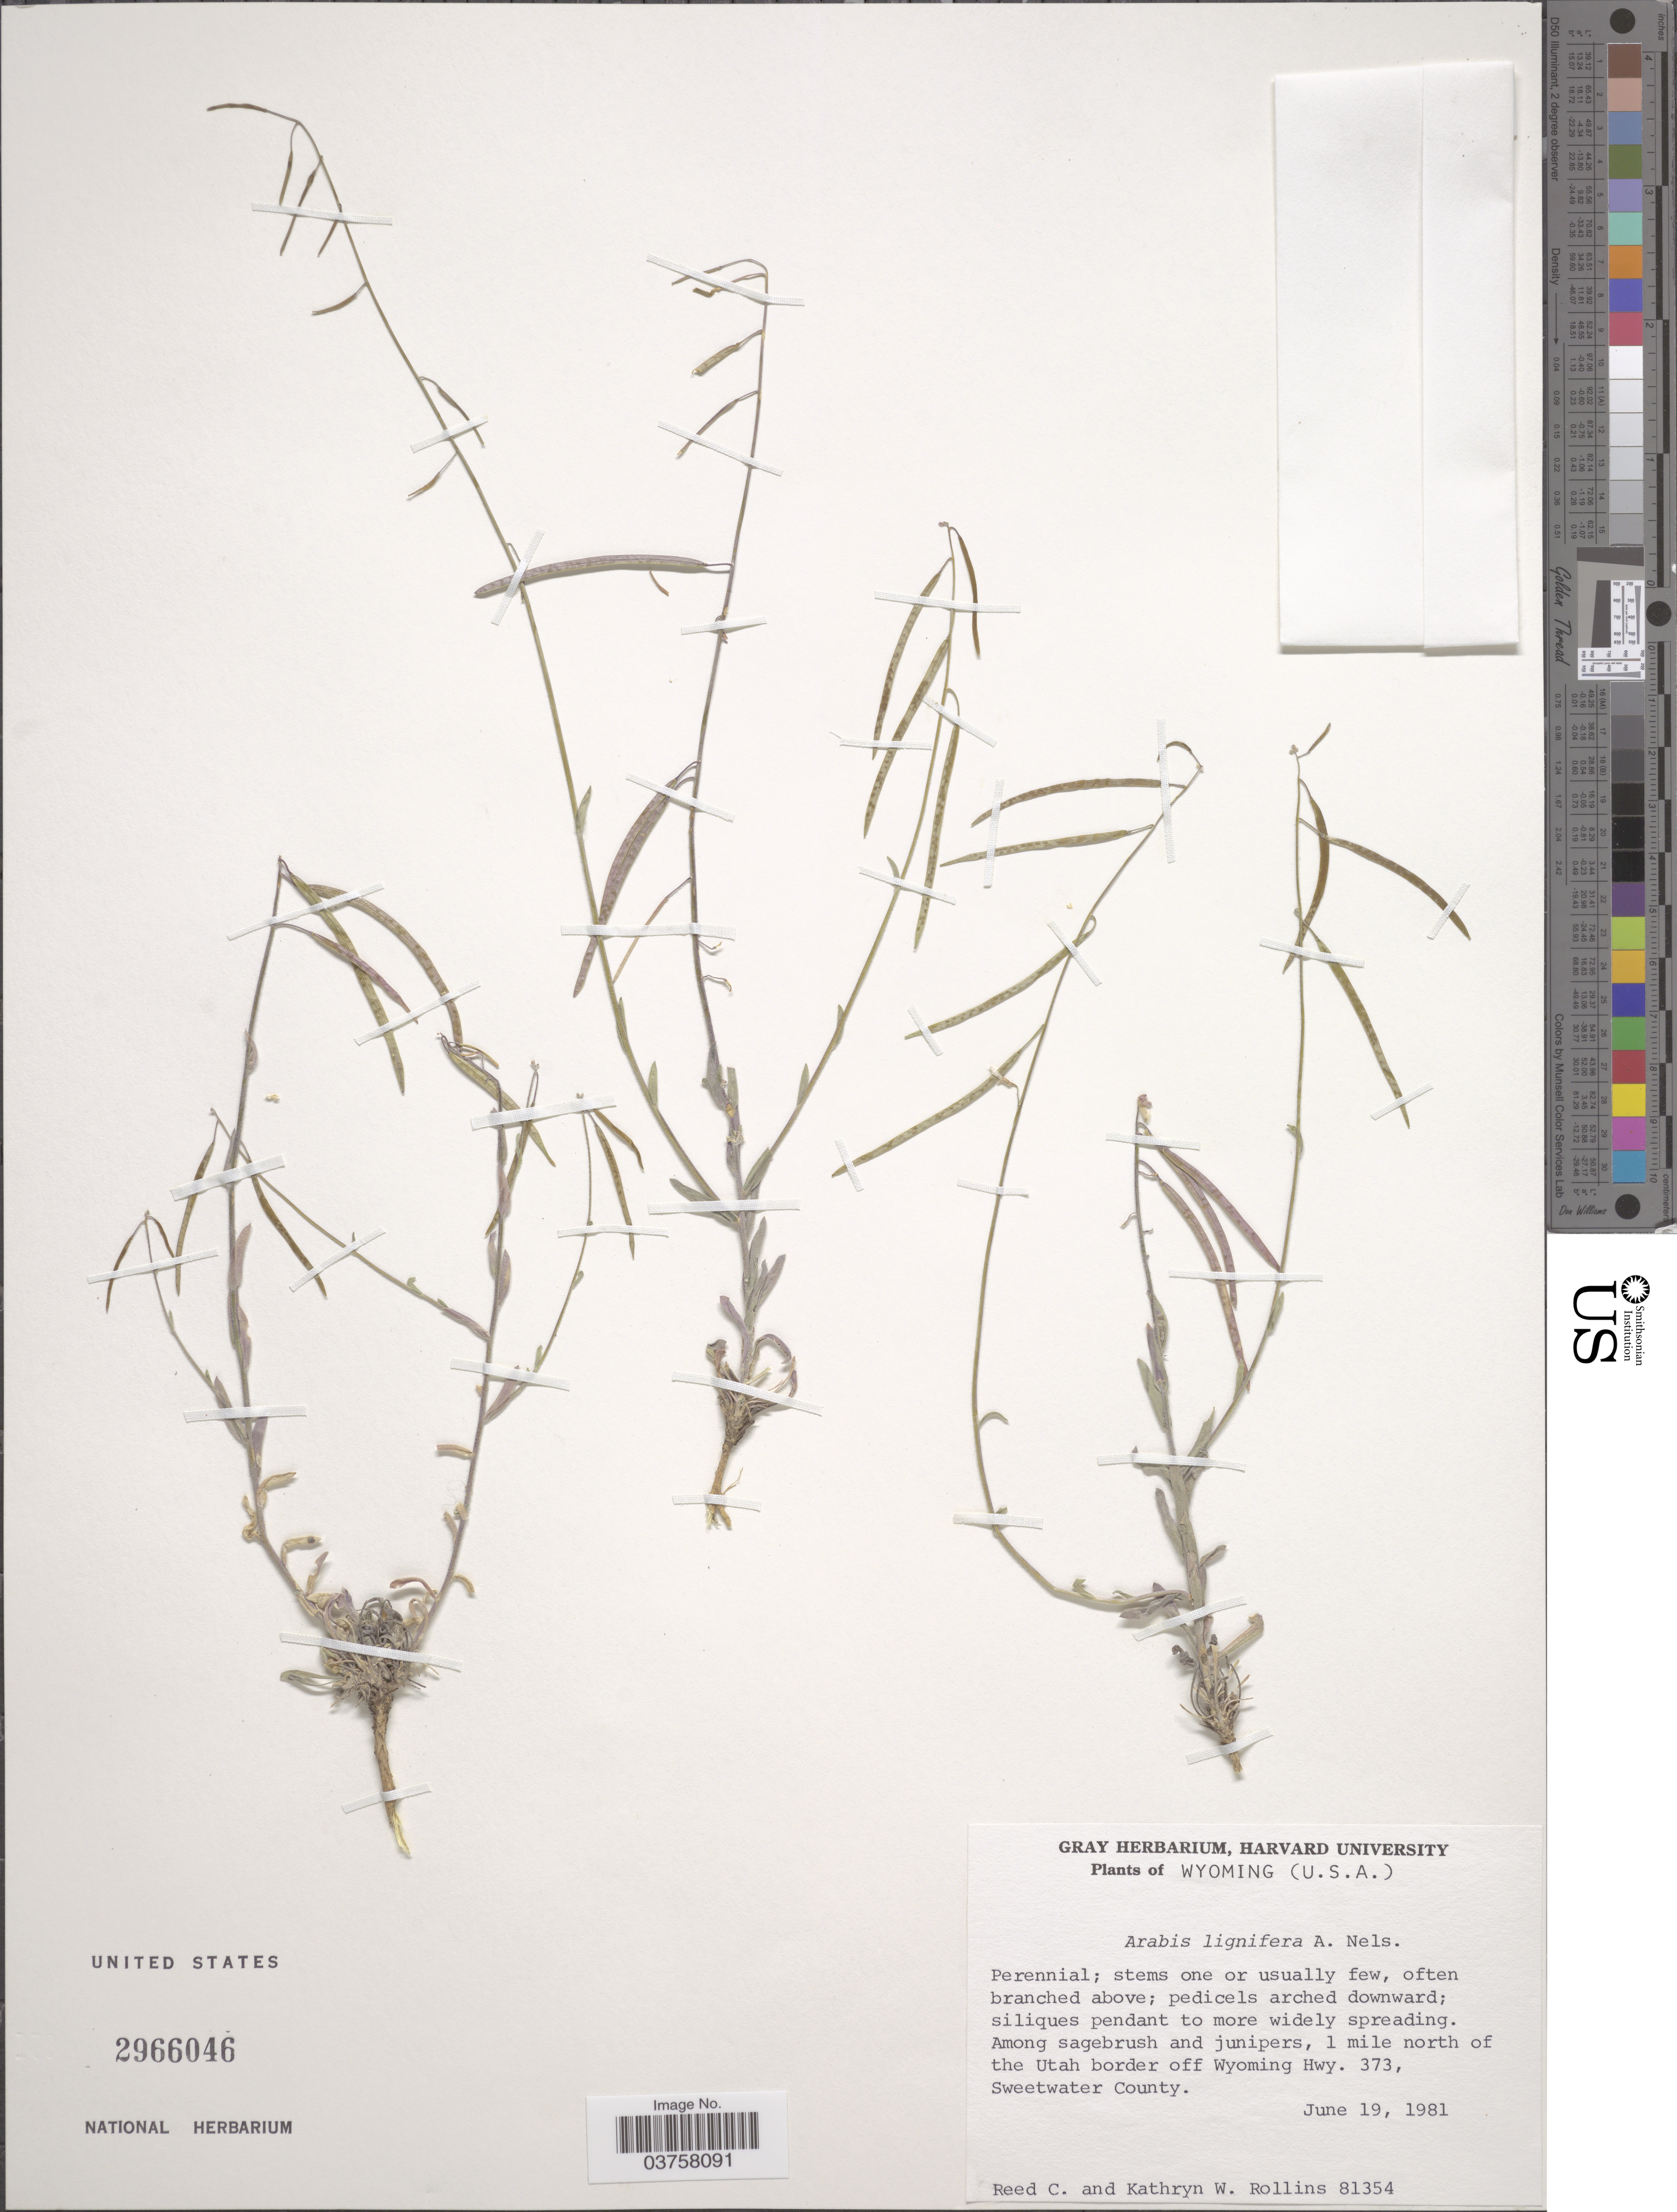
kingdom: Plantae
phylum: Tracheophyta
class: Magnoliopsida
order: Brassicales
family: Brassicaceae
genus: Arabis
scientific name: Arabis lignifera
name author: A. Nelson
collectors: R. C. Rollins & K. W. Rollins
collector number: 81354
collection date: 1981-06-19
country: United States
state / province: Wyoming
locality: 1 mile north of the Utah border off Wyoming Hwy. 373, Sweetwater County.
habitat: among sagebrush and junipers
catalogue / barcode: US 2966046